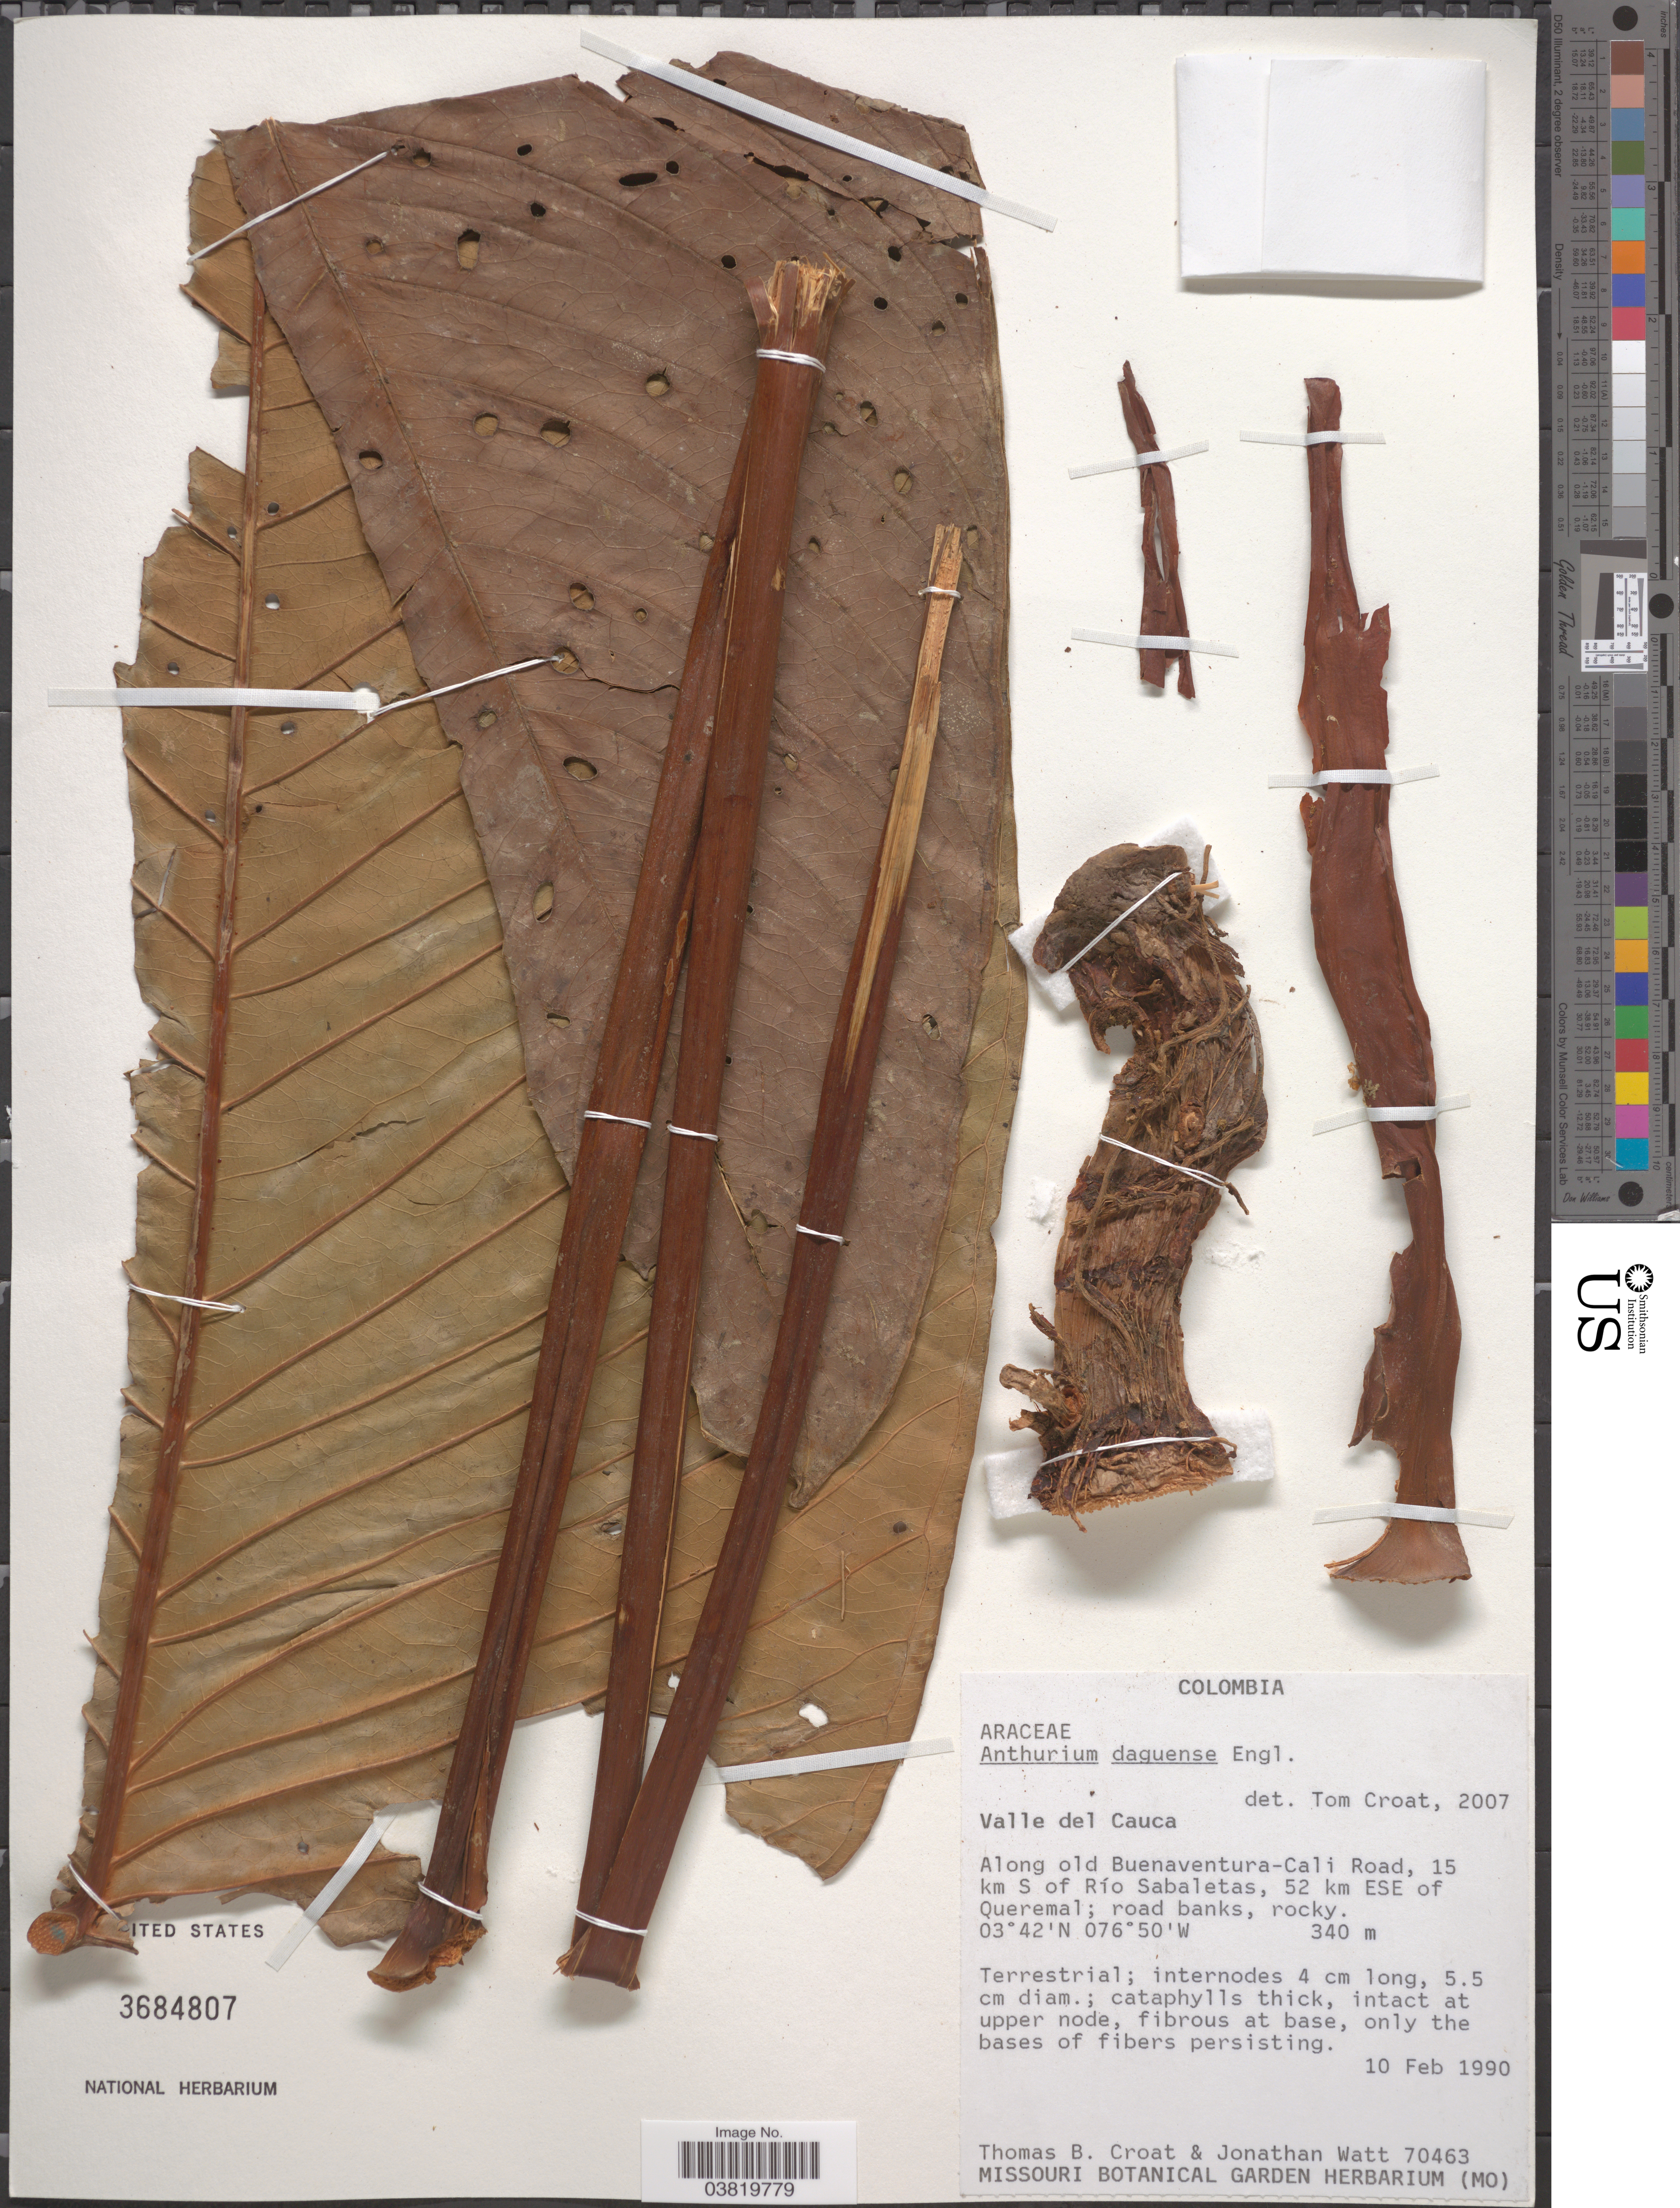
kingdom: Plantae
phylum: Tracheophyta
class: Liliopsida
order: Alismatales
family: Araceae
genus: Anthurium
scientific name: Anthurium daguense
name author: Engl.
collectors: T. B. Croat & J. Watt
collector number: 70463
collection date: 1990-02-10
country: Colombia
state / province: Valle del Cauca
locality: Along old Buenaventura-Cali Road, 15 km S of Río Sabaletas, 52 km ESE of Queremal; road banks.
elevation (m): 340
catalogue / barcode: US 3684807